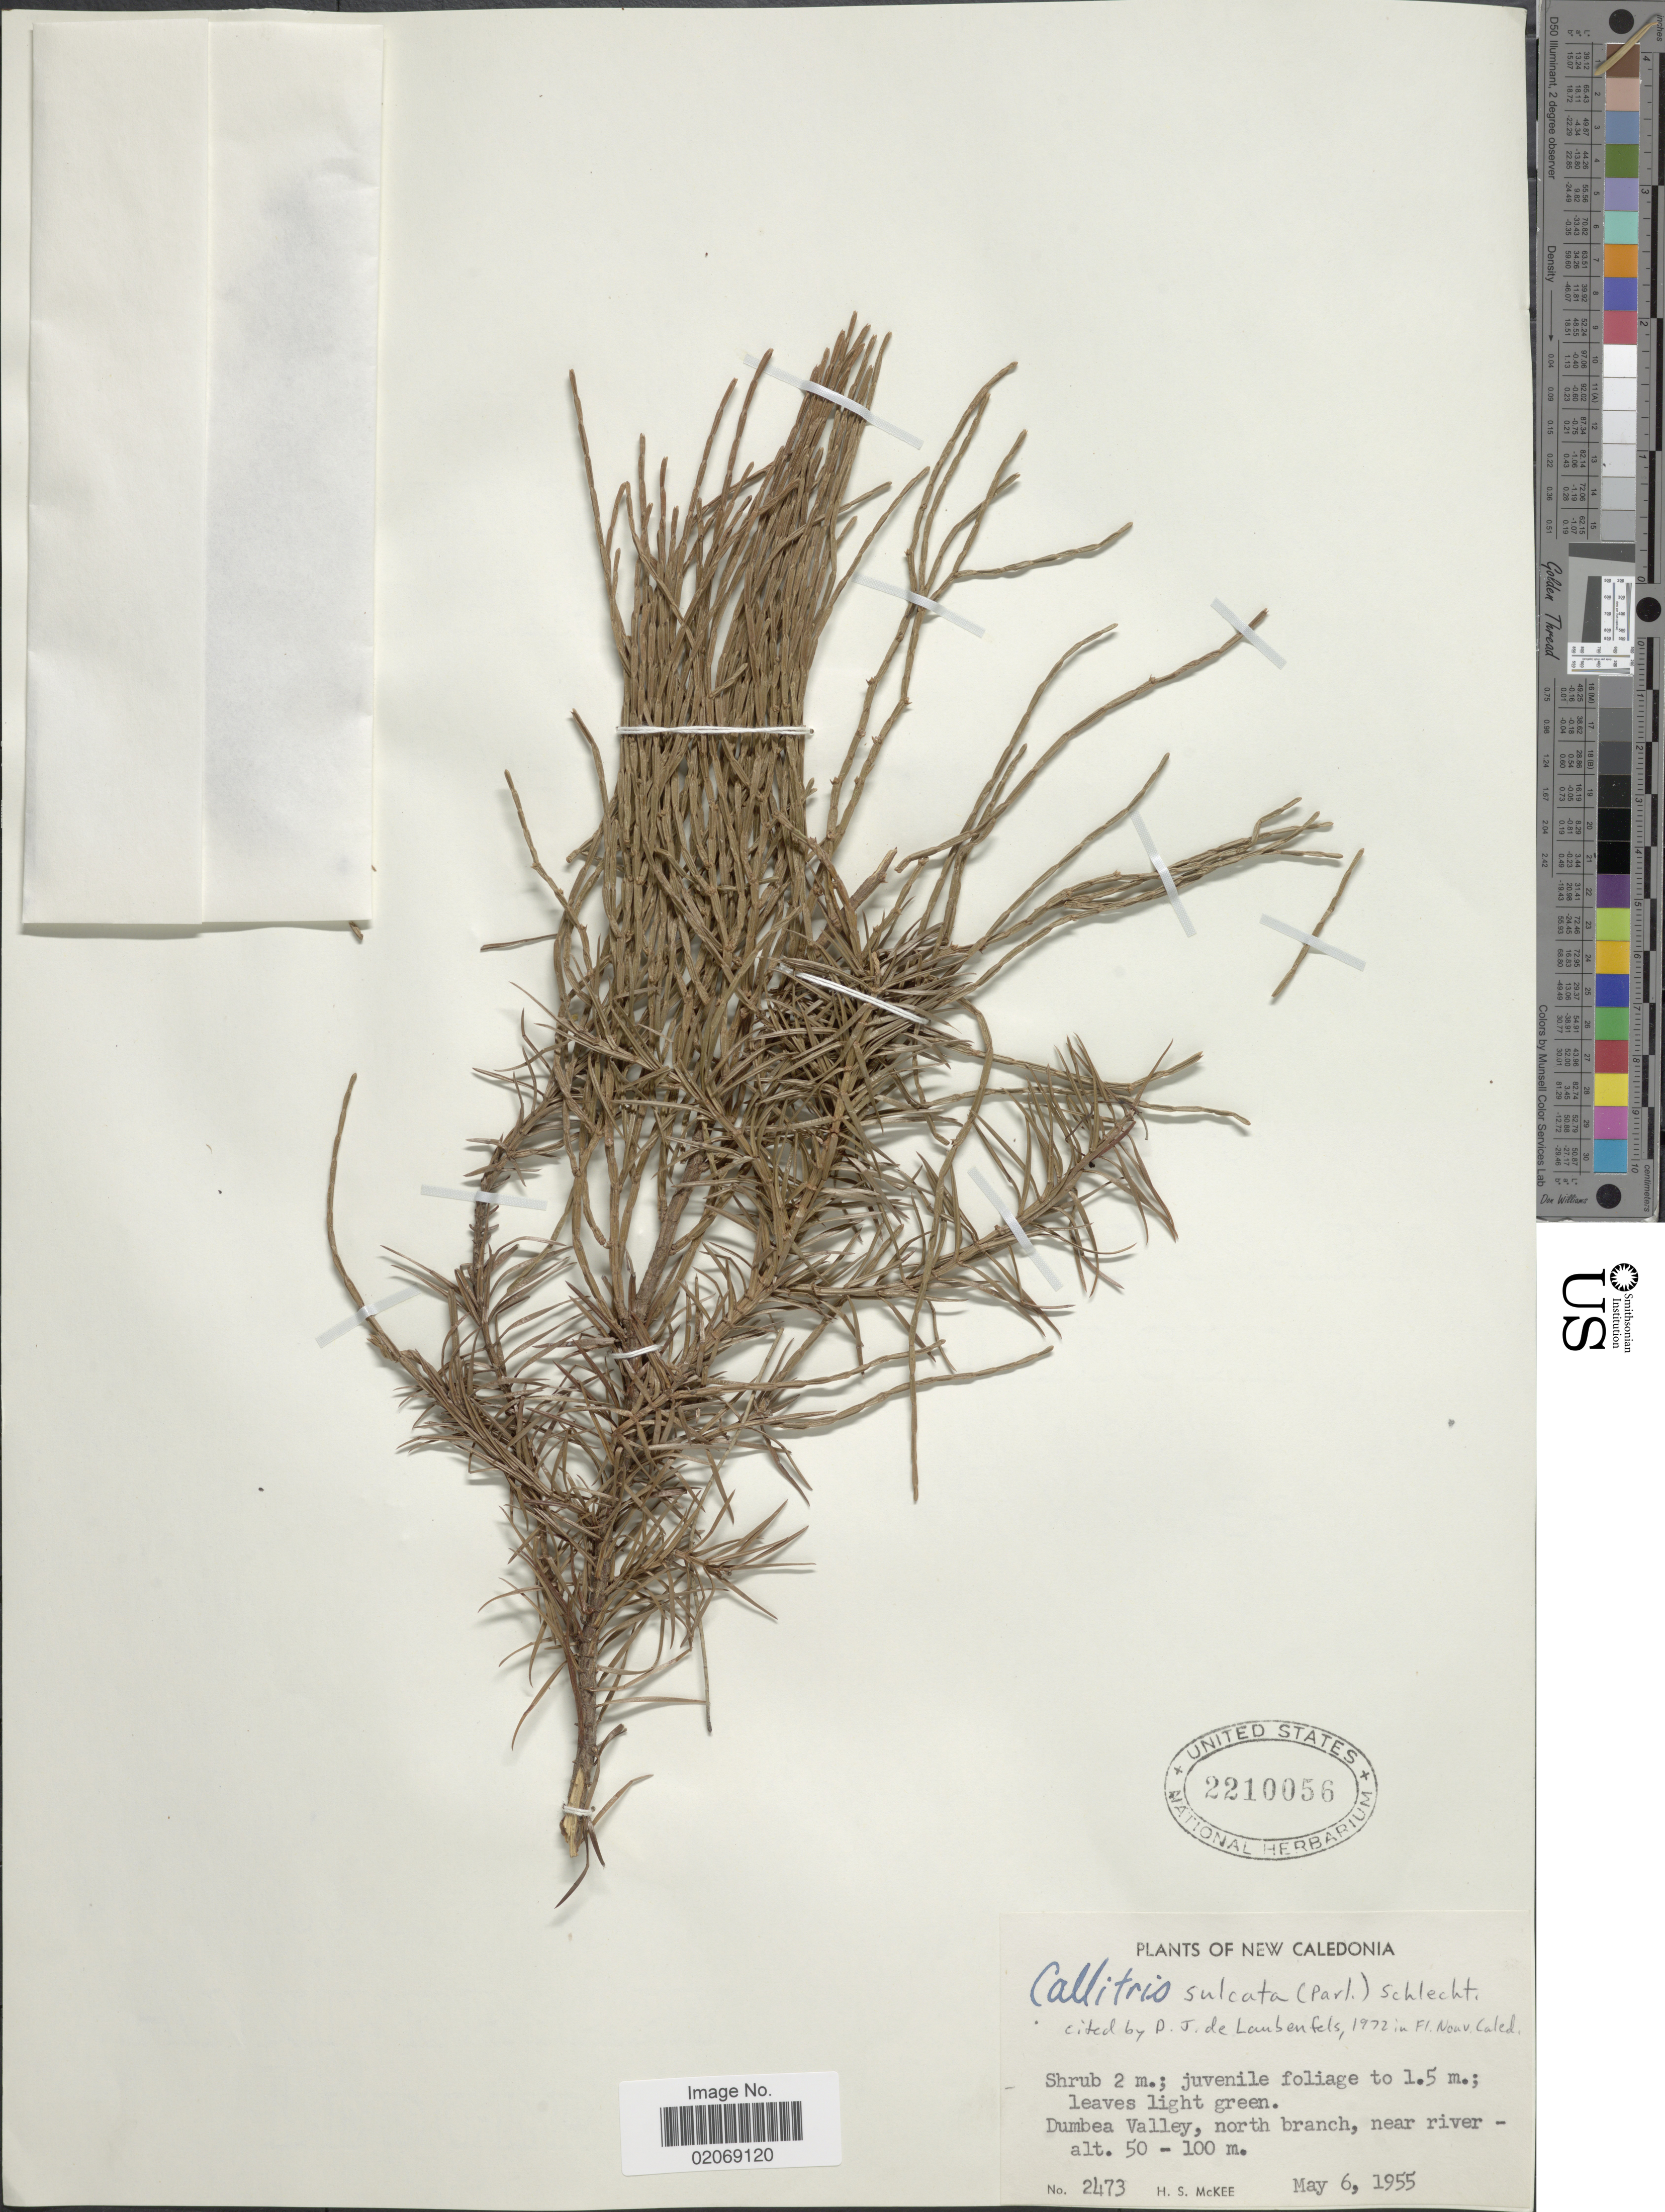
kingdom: Plantae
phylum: Tracheophyta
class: Pinopsida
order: Pinales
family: Cupressaceae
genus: Callitris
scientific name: Callitris sulcata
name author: (Parl.) Schltr.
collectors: H. S. McKee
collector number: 2473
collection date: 1955-05-06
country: New Caledonia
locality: Dumbea Valley, north branch, near river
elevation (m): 50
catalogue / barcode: US 2210056